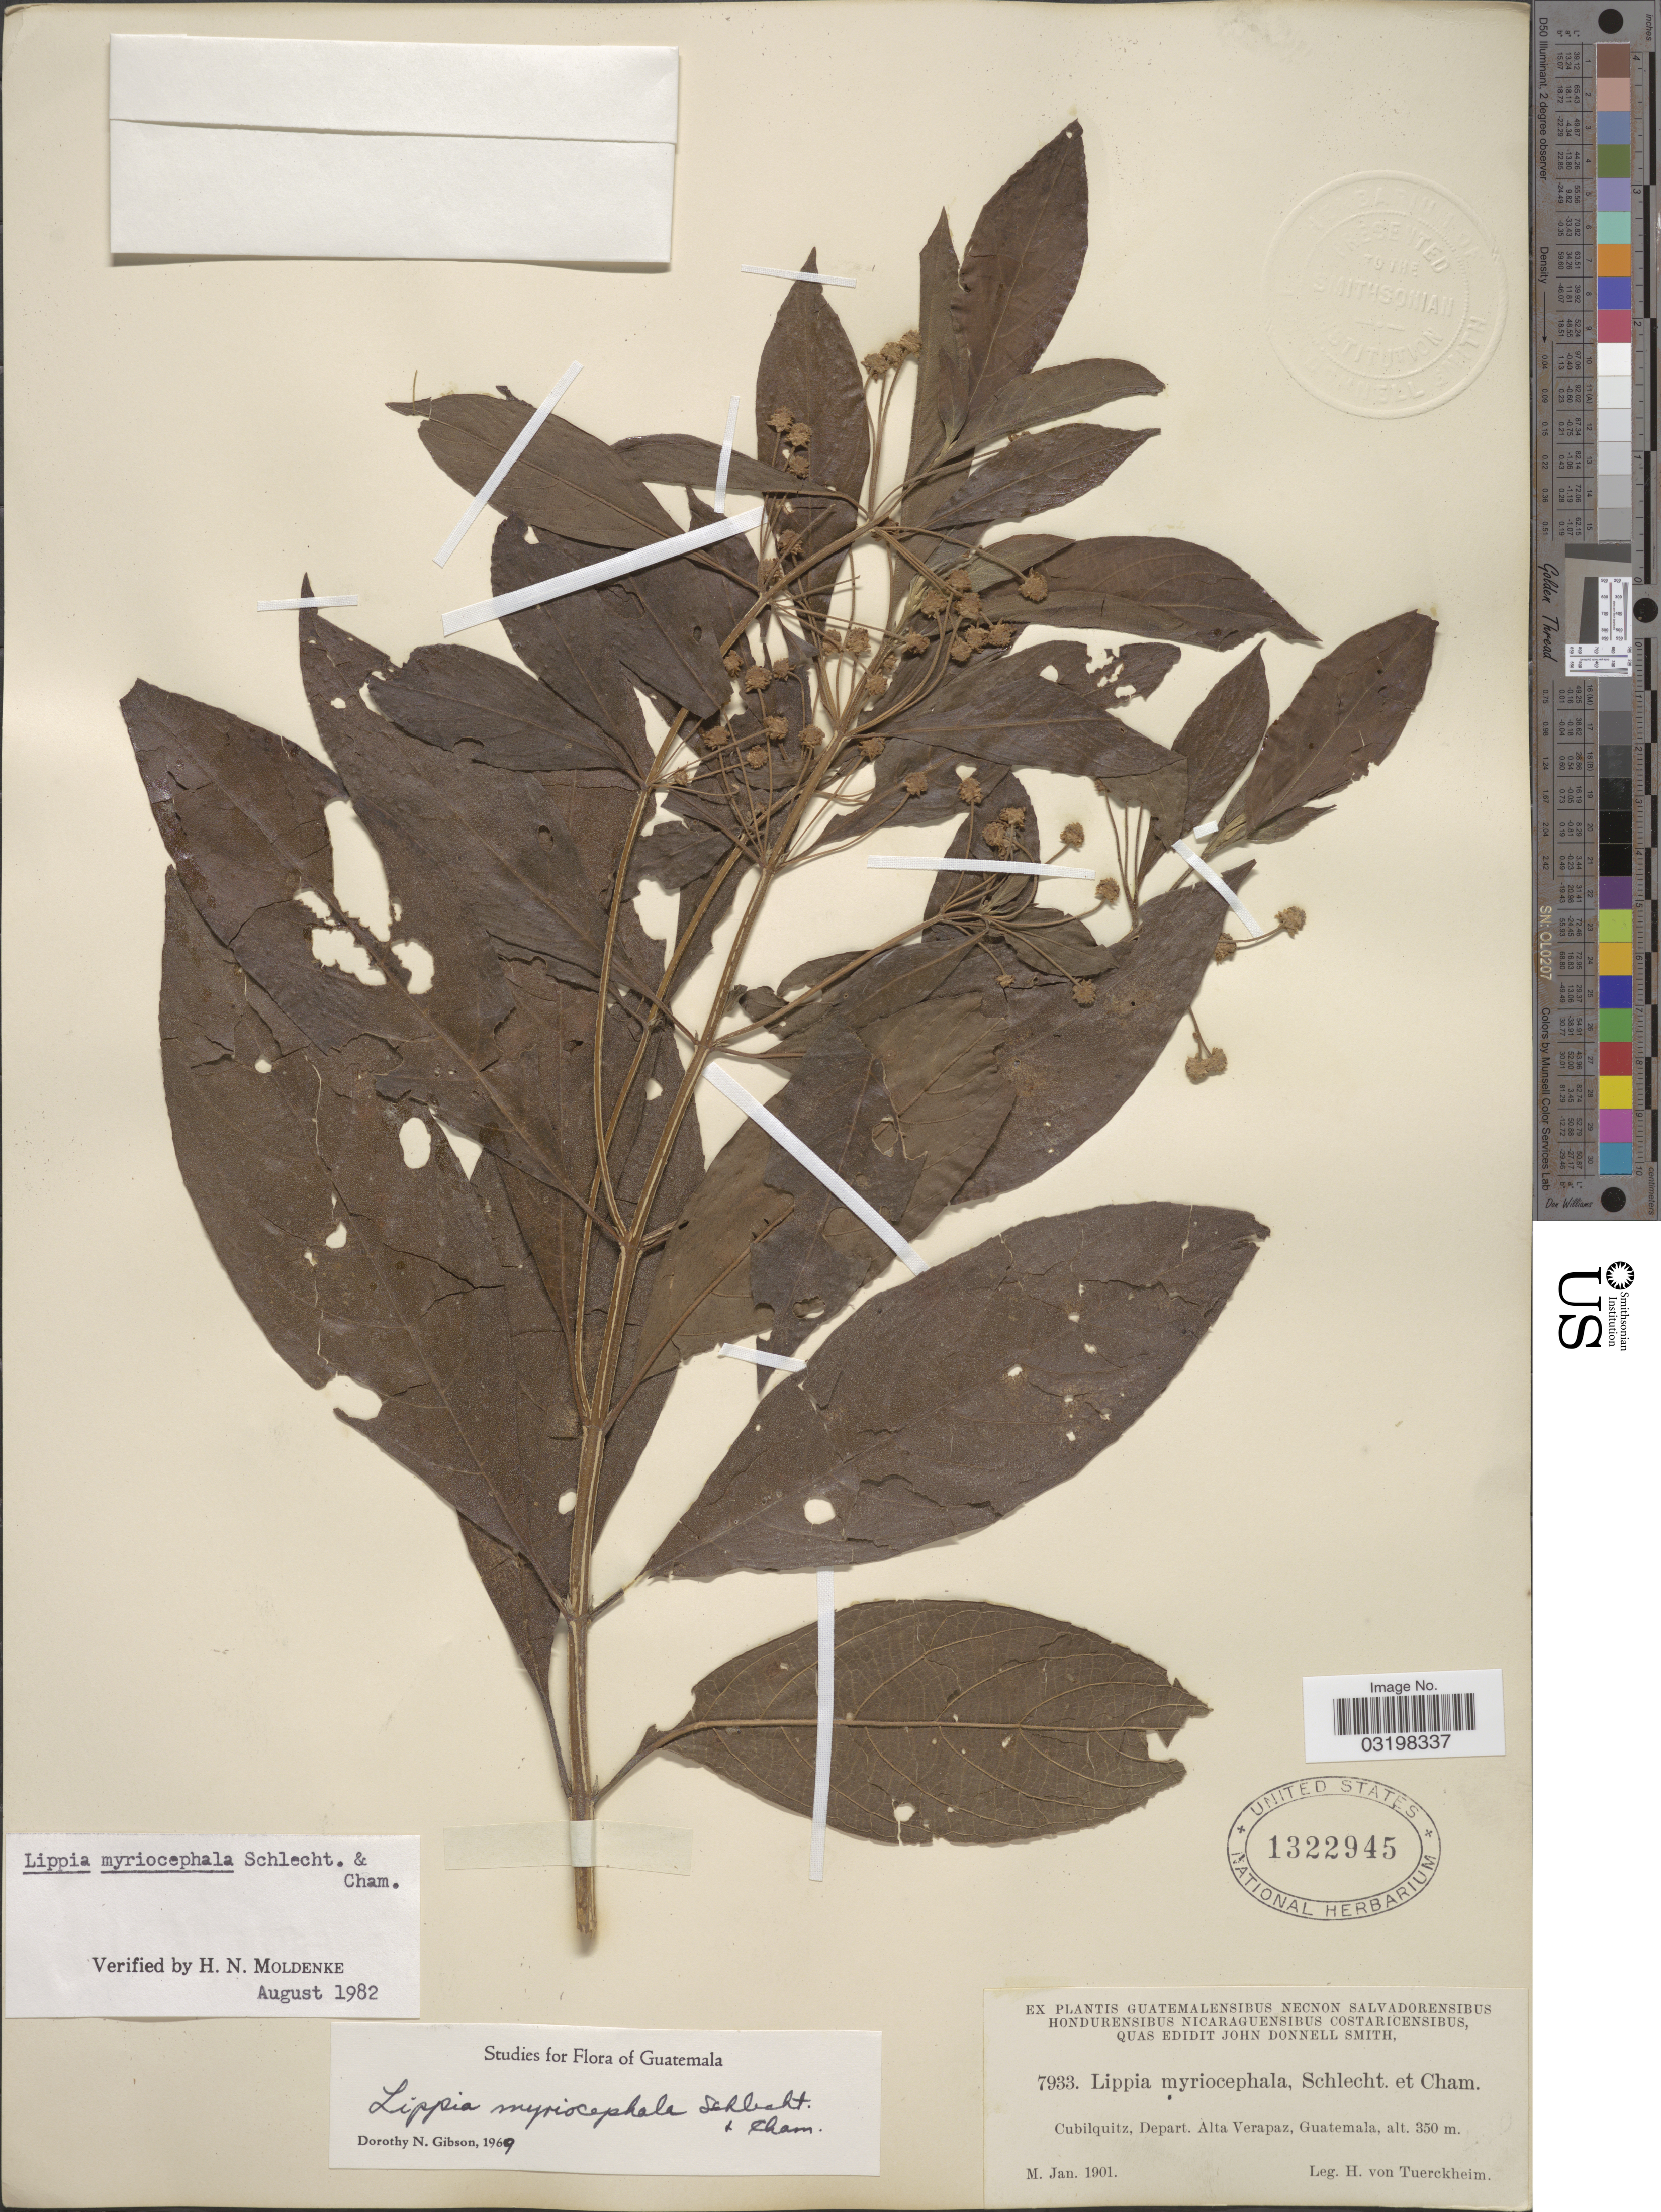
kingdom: Plantae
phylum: Tracheophyta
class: Magnoliopsida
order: Lamiales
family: Verbenaceae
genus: Lippia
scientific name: Lippia myriocephala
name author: Schltdl. & Cham.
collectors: H. von Türckheim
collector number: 7933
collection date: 1901-01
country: Guatemala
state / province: Alta Verapaz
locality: Cubilquitz, Depart. Alta Verapaz.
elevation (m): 350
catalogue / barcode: US 1322945